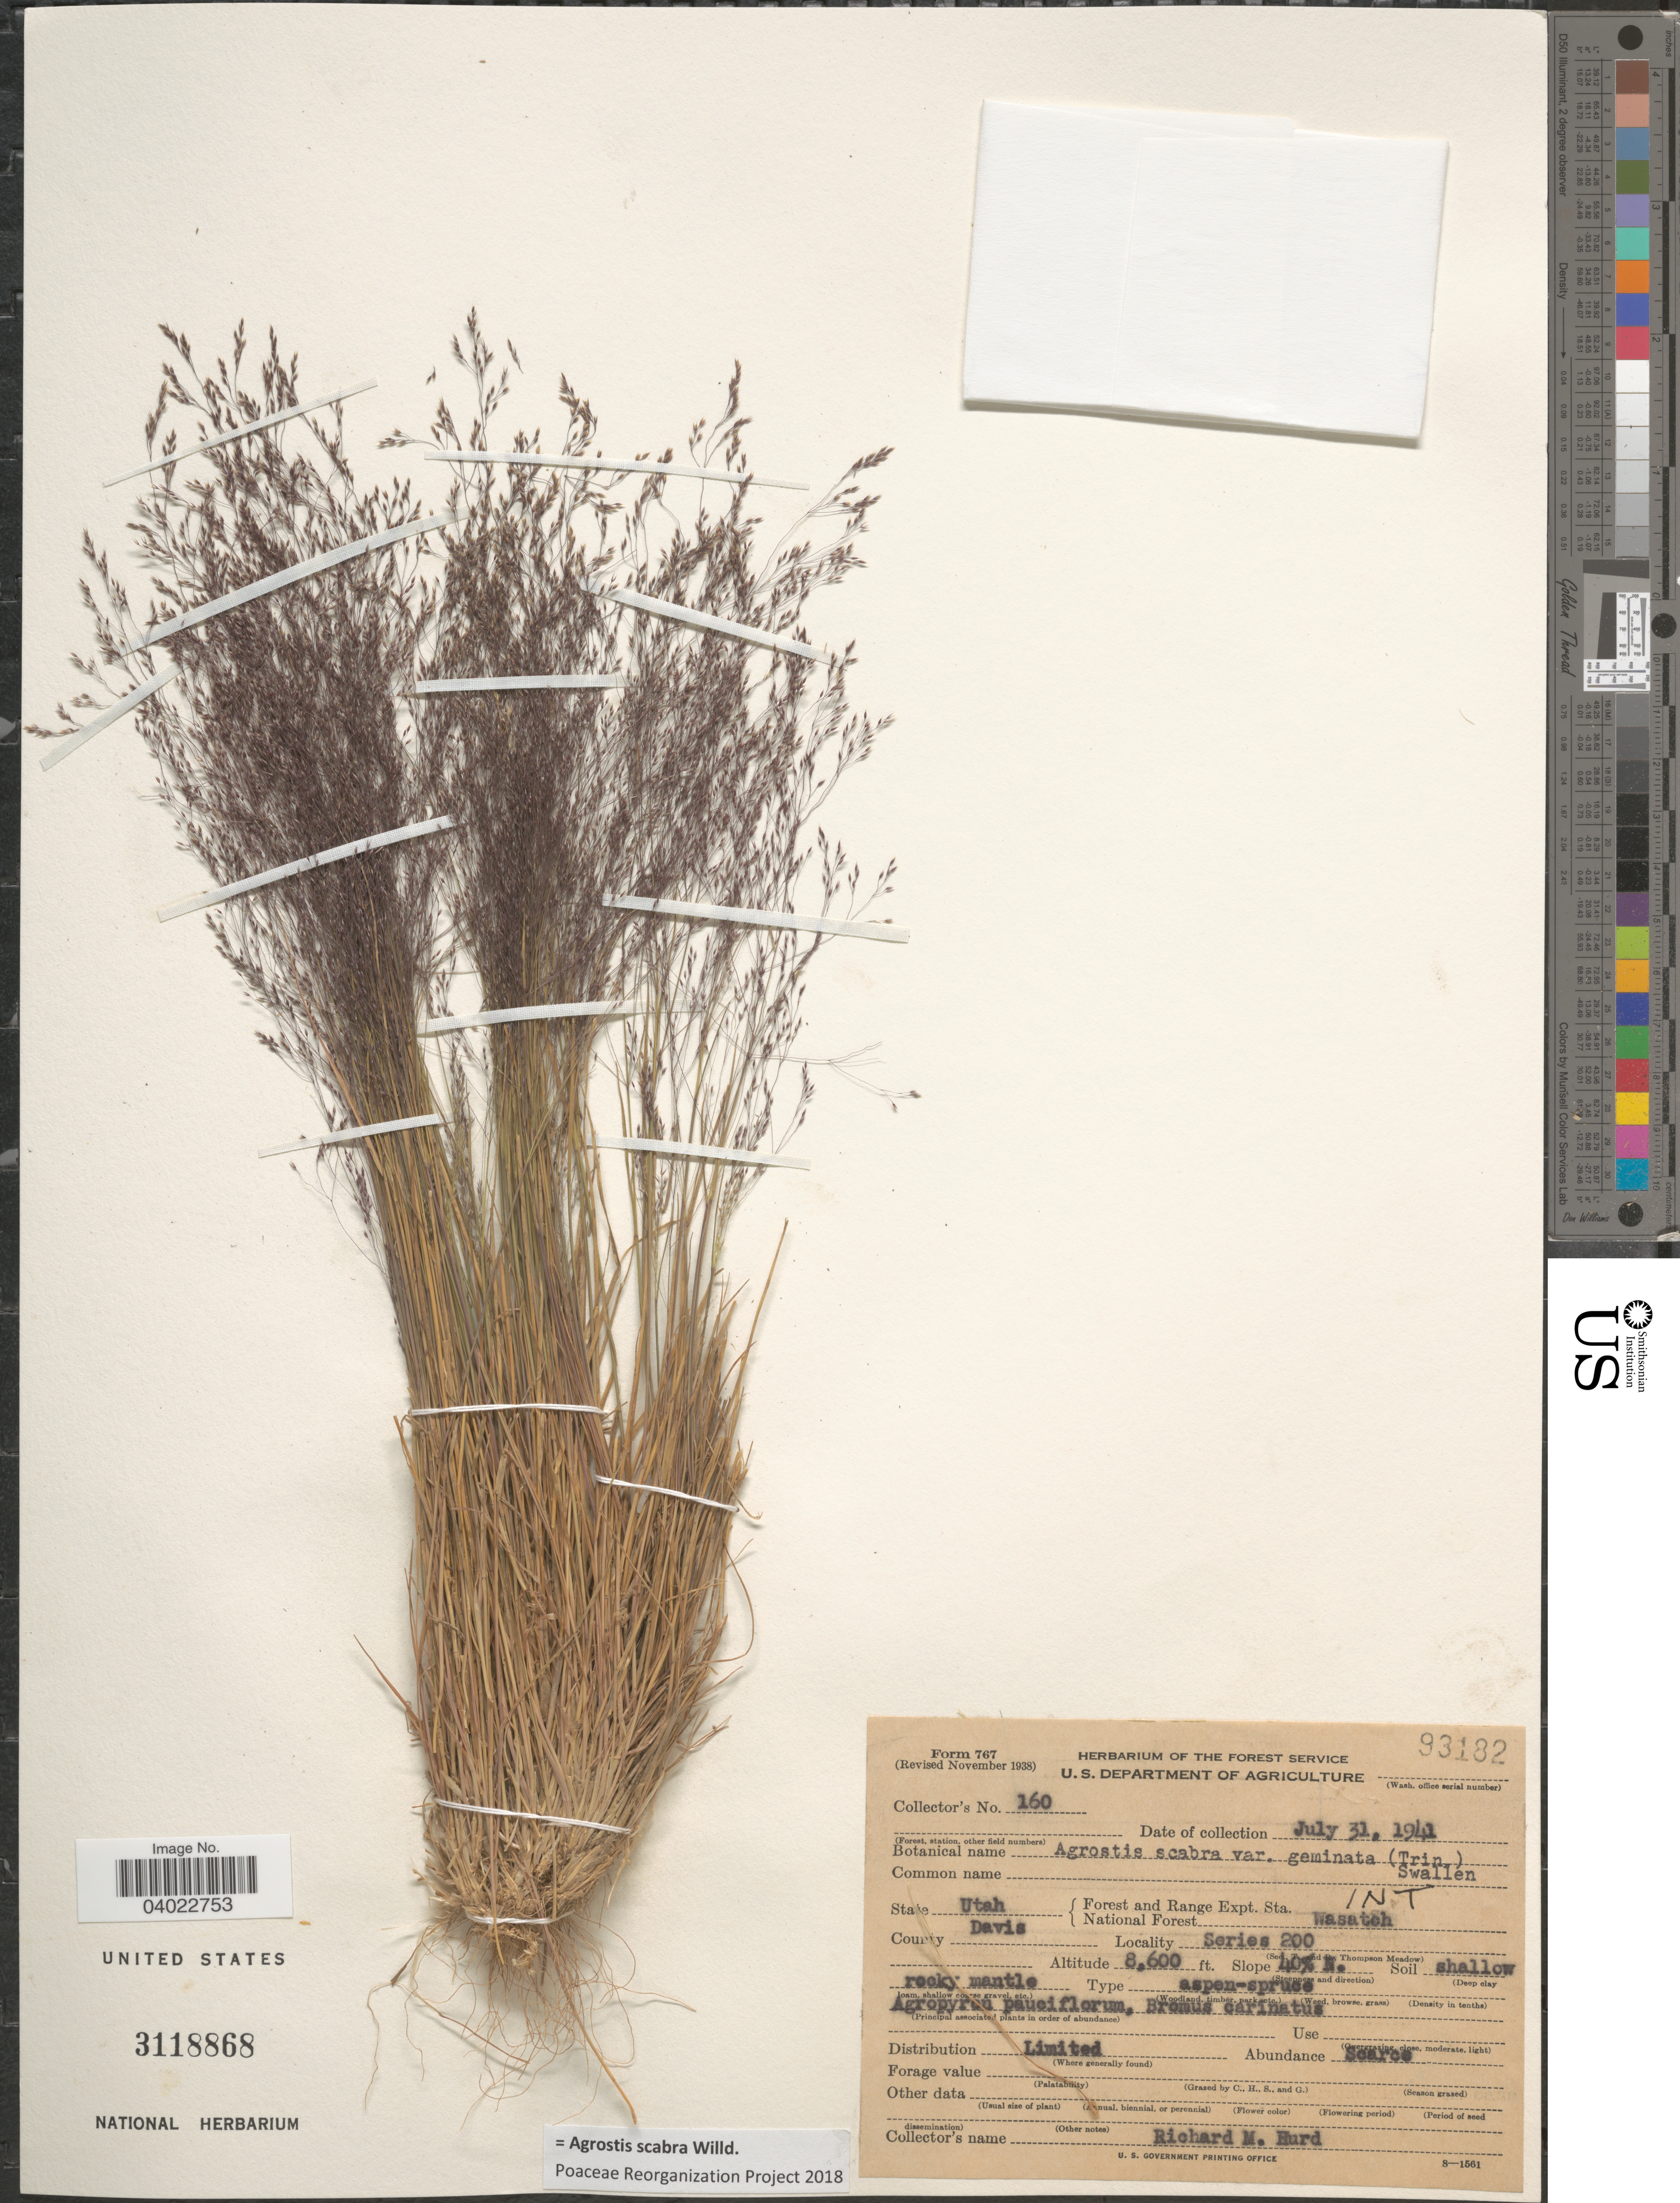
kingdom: Plantae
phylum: Tracheophyta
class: Liliopsida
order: Poales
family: Poaceae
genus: Agrostis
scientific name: Agrostis scabra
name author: Willd.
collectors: R. Hurd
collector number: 160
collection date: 1941-07-31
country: United States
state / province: Utah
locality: Forest and Range Expt. Sta. National Forest Wasatch. County Davis. Series 200. Slope 40% N.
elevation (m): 2621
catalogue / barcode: US 3118868